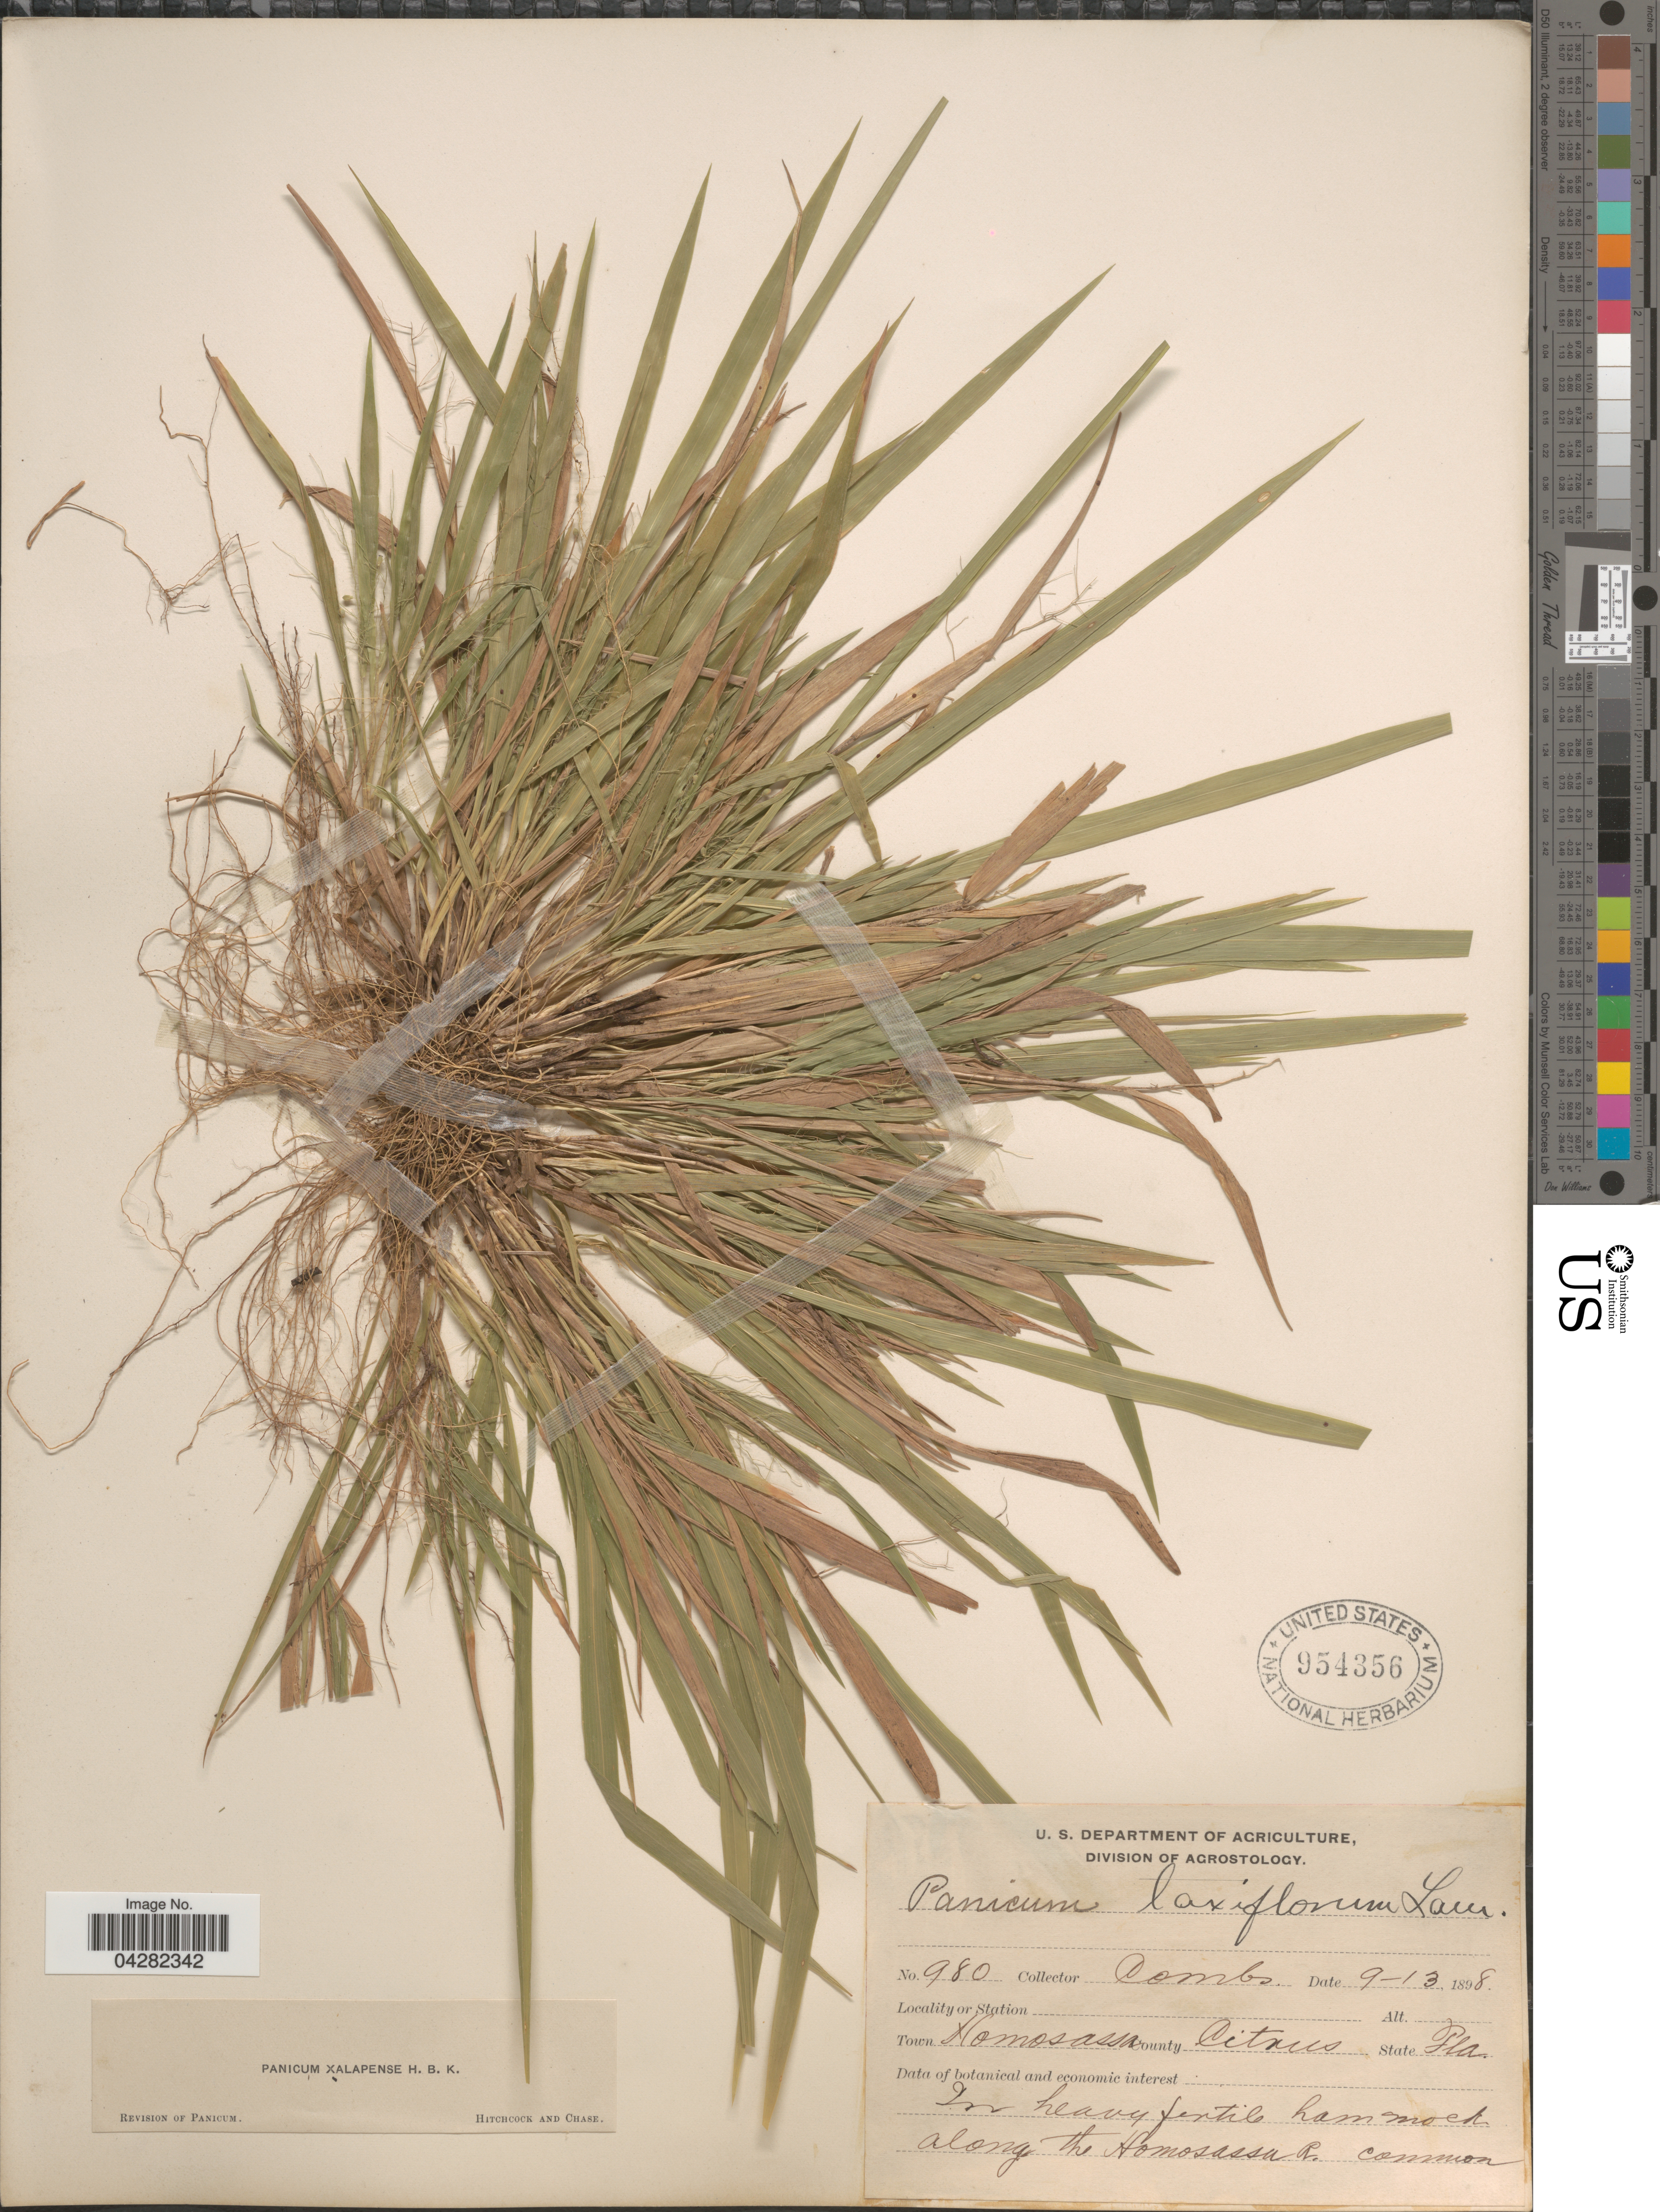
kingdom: Plantae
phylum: Tracheophyta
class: Liliopsida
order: Poales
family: Poaceae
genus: Dichanthelium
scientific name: Dichanthelium laxiflorum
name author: (Lam.) Gould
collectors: -. Combs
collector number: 980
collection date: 1898-09-13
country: United States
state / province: Florida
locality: Town Homosassa. County Citrus.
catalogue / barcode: US 954356